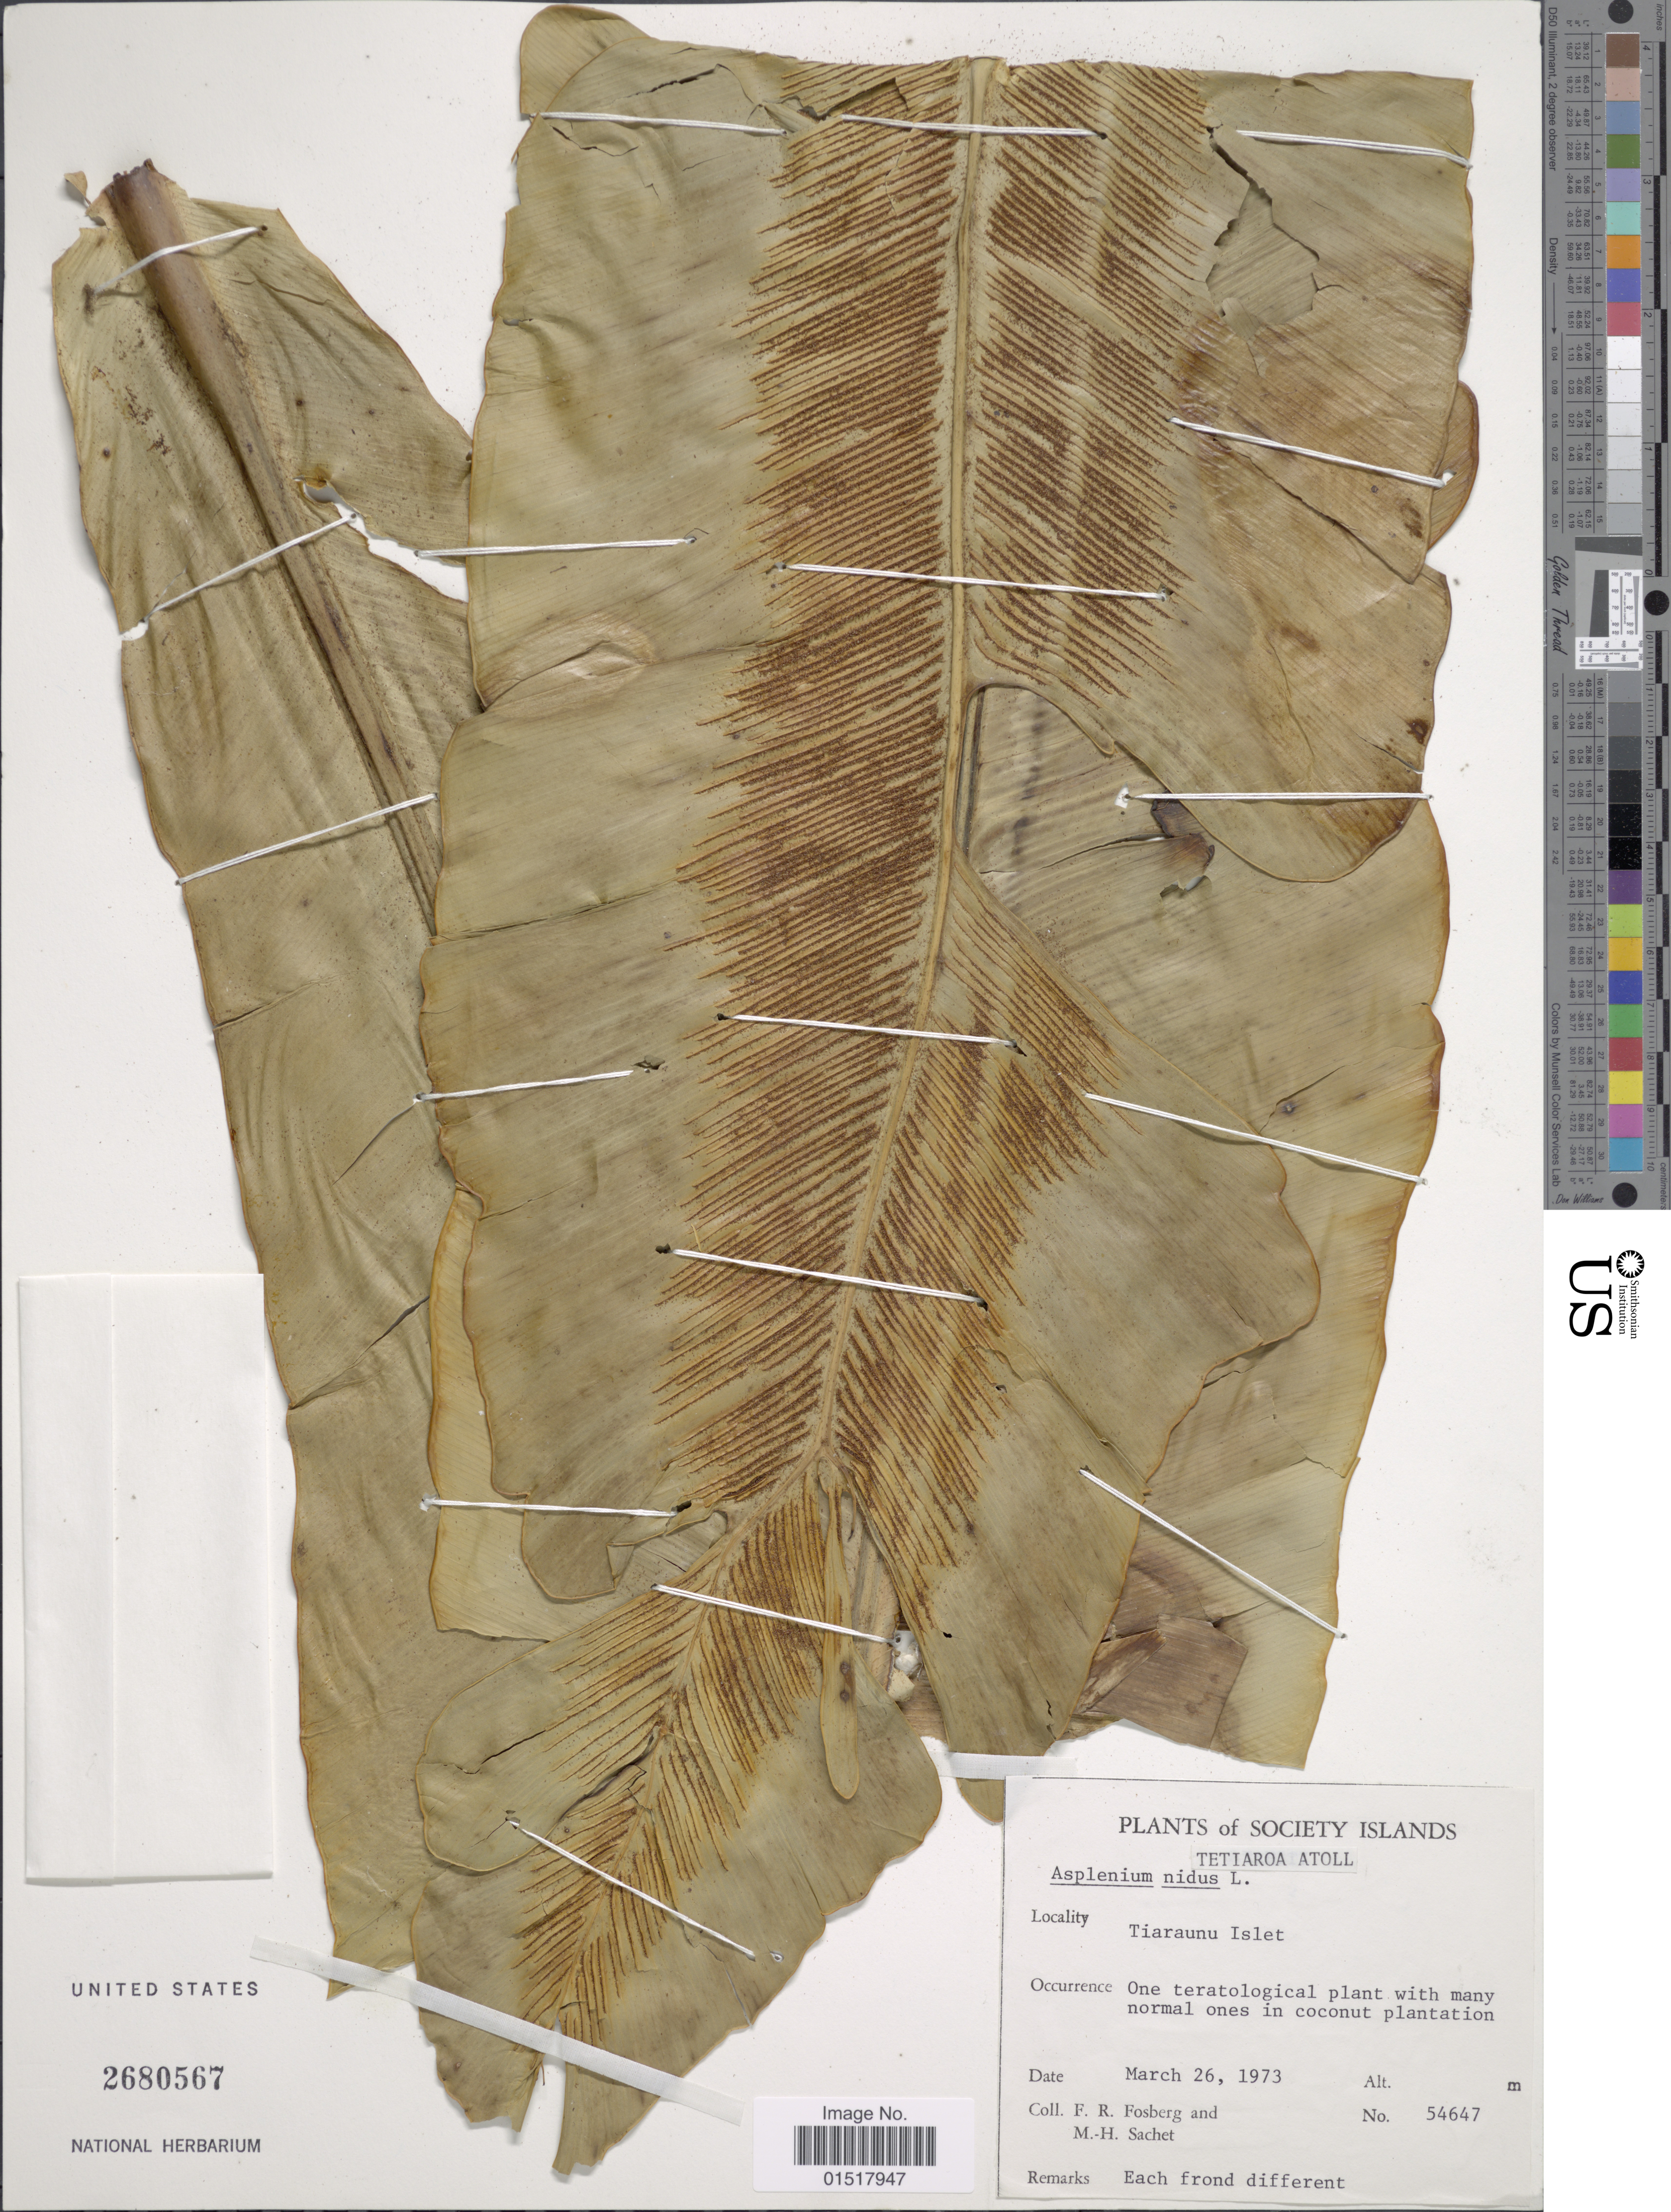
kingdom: Plantae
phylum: Tracheophyta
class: Polypodiopsida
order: Polypodiales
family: Aspleniaceae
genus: Asplenium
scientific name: Asplenium nidus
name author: L.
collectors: F. R. Fosberg & M.-H. Sachet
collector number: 54647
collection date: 1973-03-26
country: French Polynesia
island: Tetiaroa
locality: Society Islands. Tetiaroa Atoll. Tiaraunu Islet.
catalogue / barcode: US 2680567